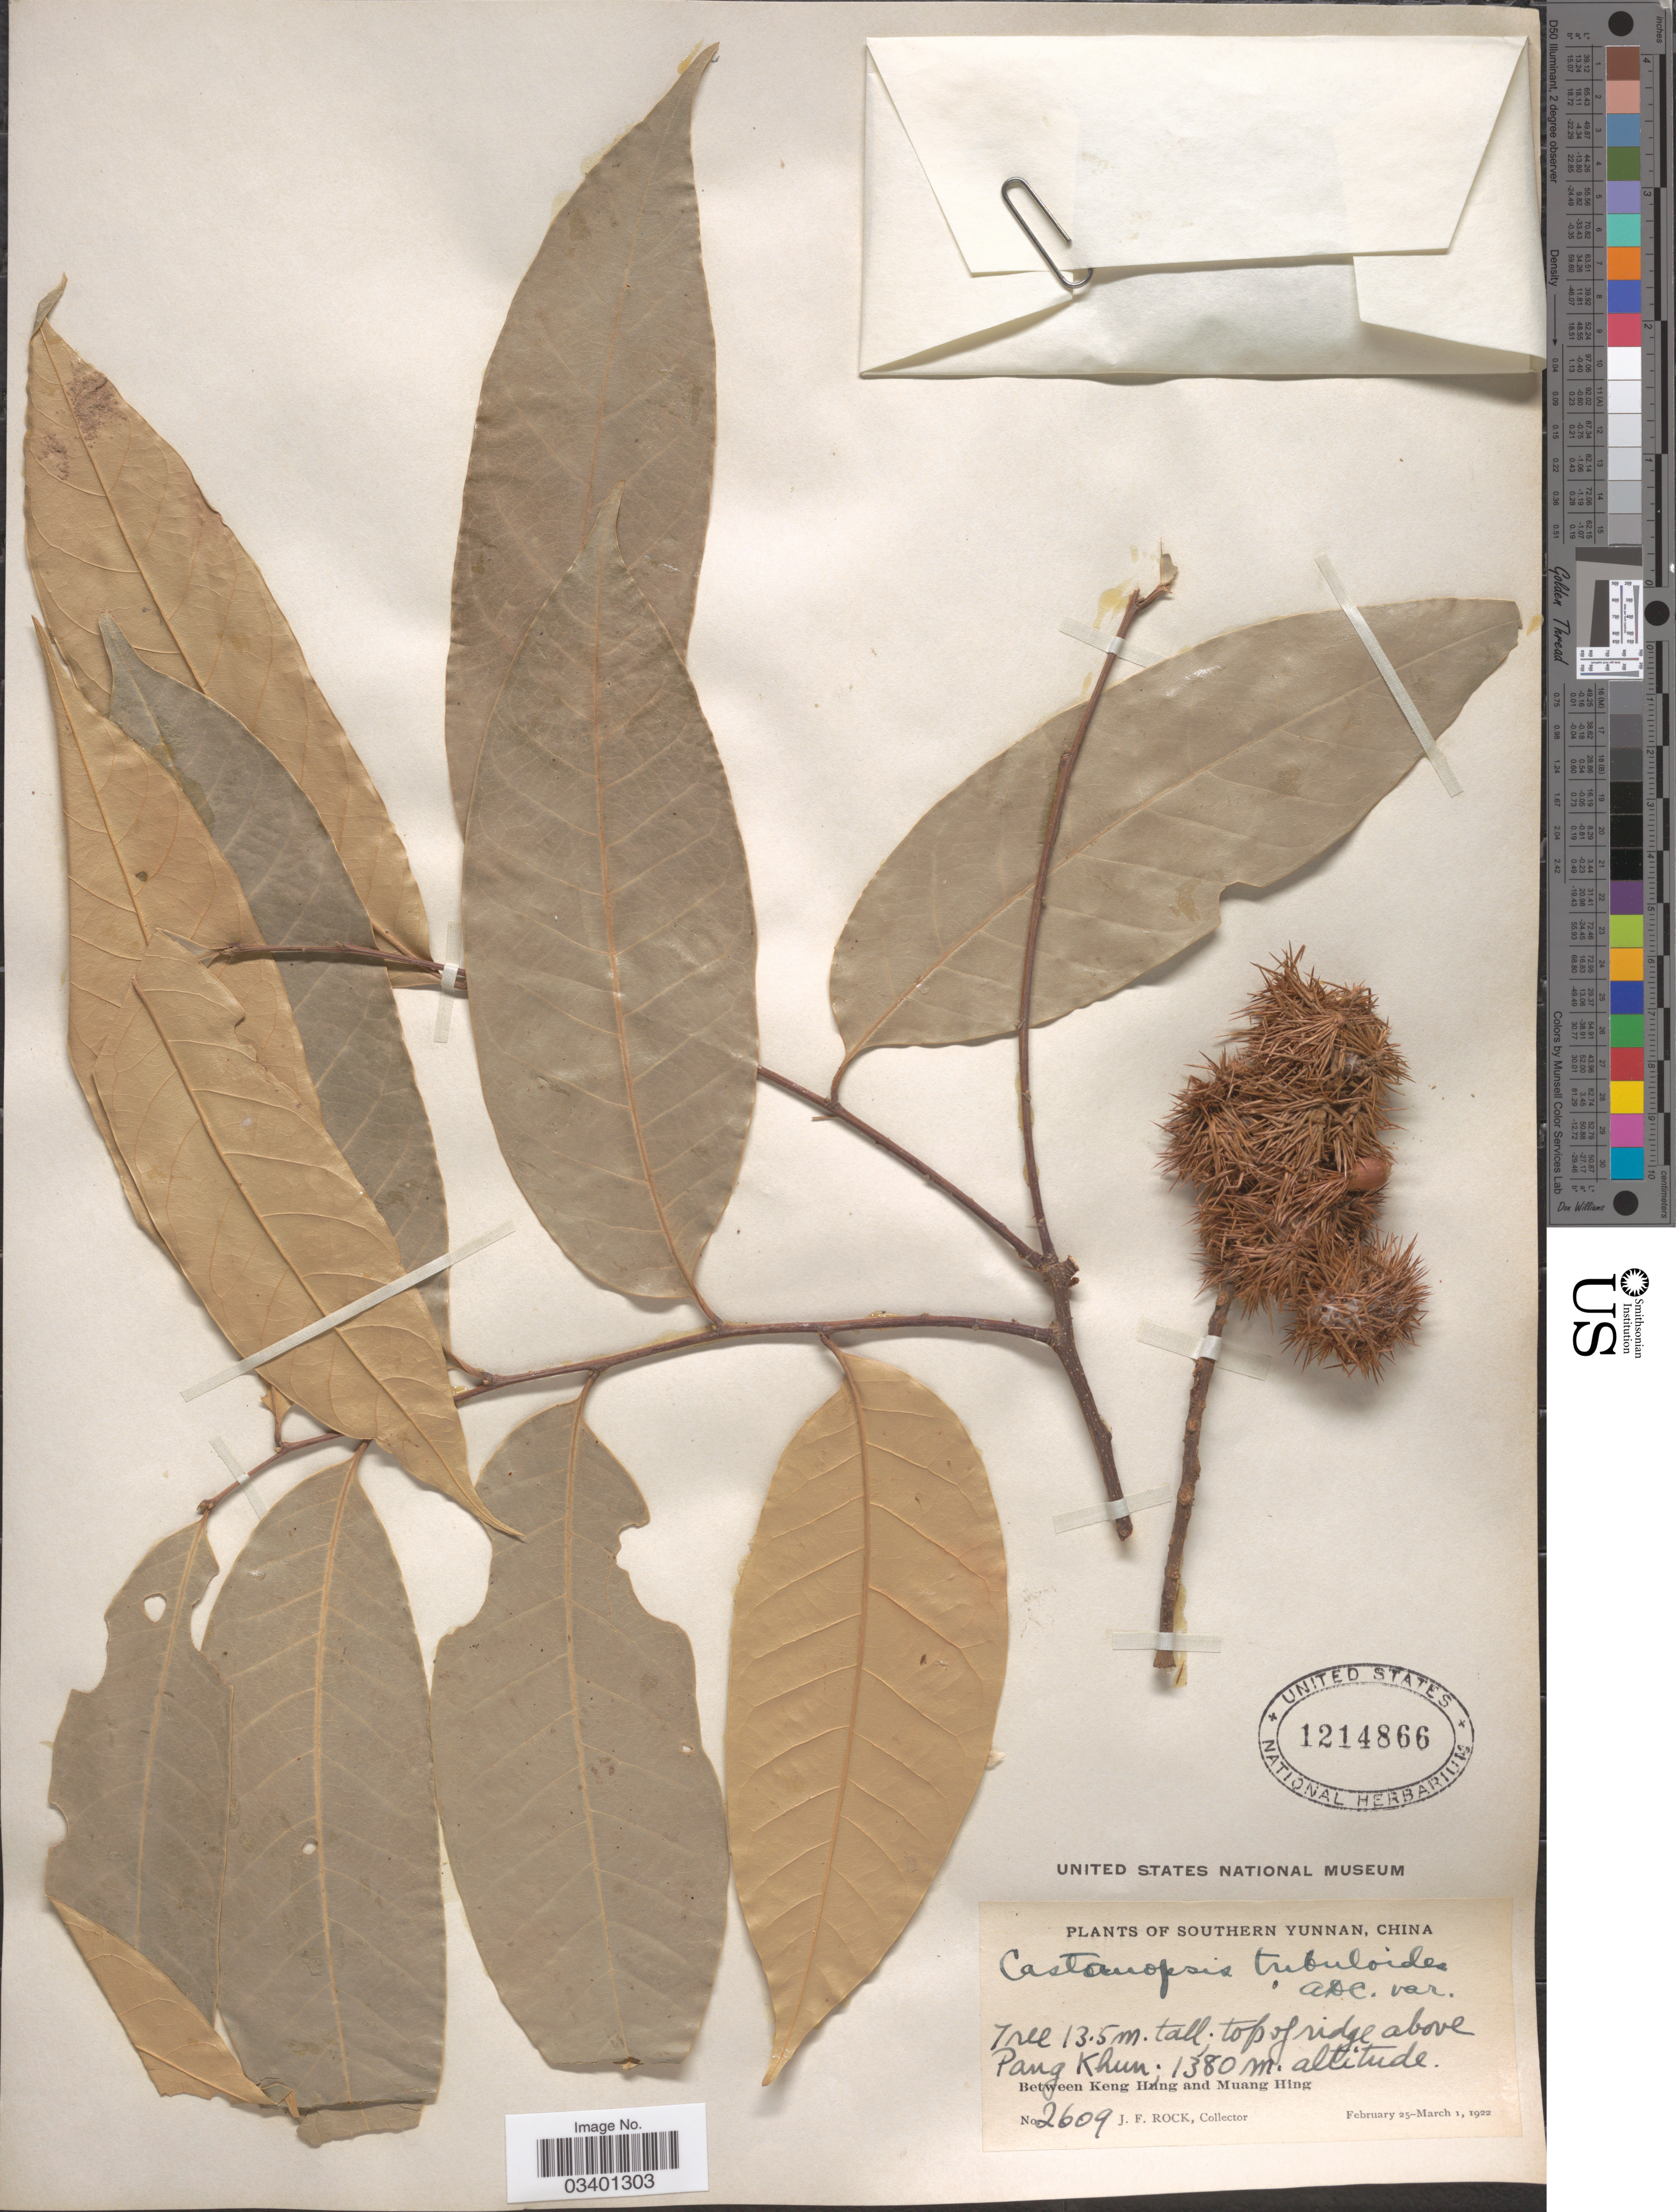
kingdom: Plantae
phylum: Tracheophyta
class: Magnoliopsida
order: Fagales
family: Fagaceae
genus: Castanopsis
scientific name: Castanopsis tribuloides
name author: (Sm.) A. DC.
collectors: J. Rock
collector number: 2609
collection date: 1922-02-25/1922-03-01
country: China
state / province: Yunnan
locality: Southern Yunnan. Top of ridge above Pang Khun. Between Keng Hung and Muang Hing.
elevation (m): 1380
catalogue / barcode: US 1214866